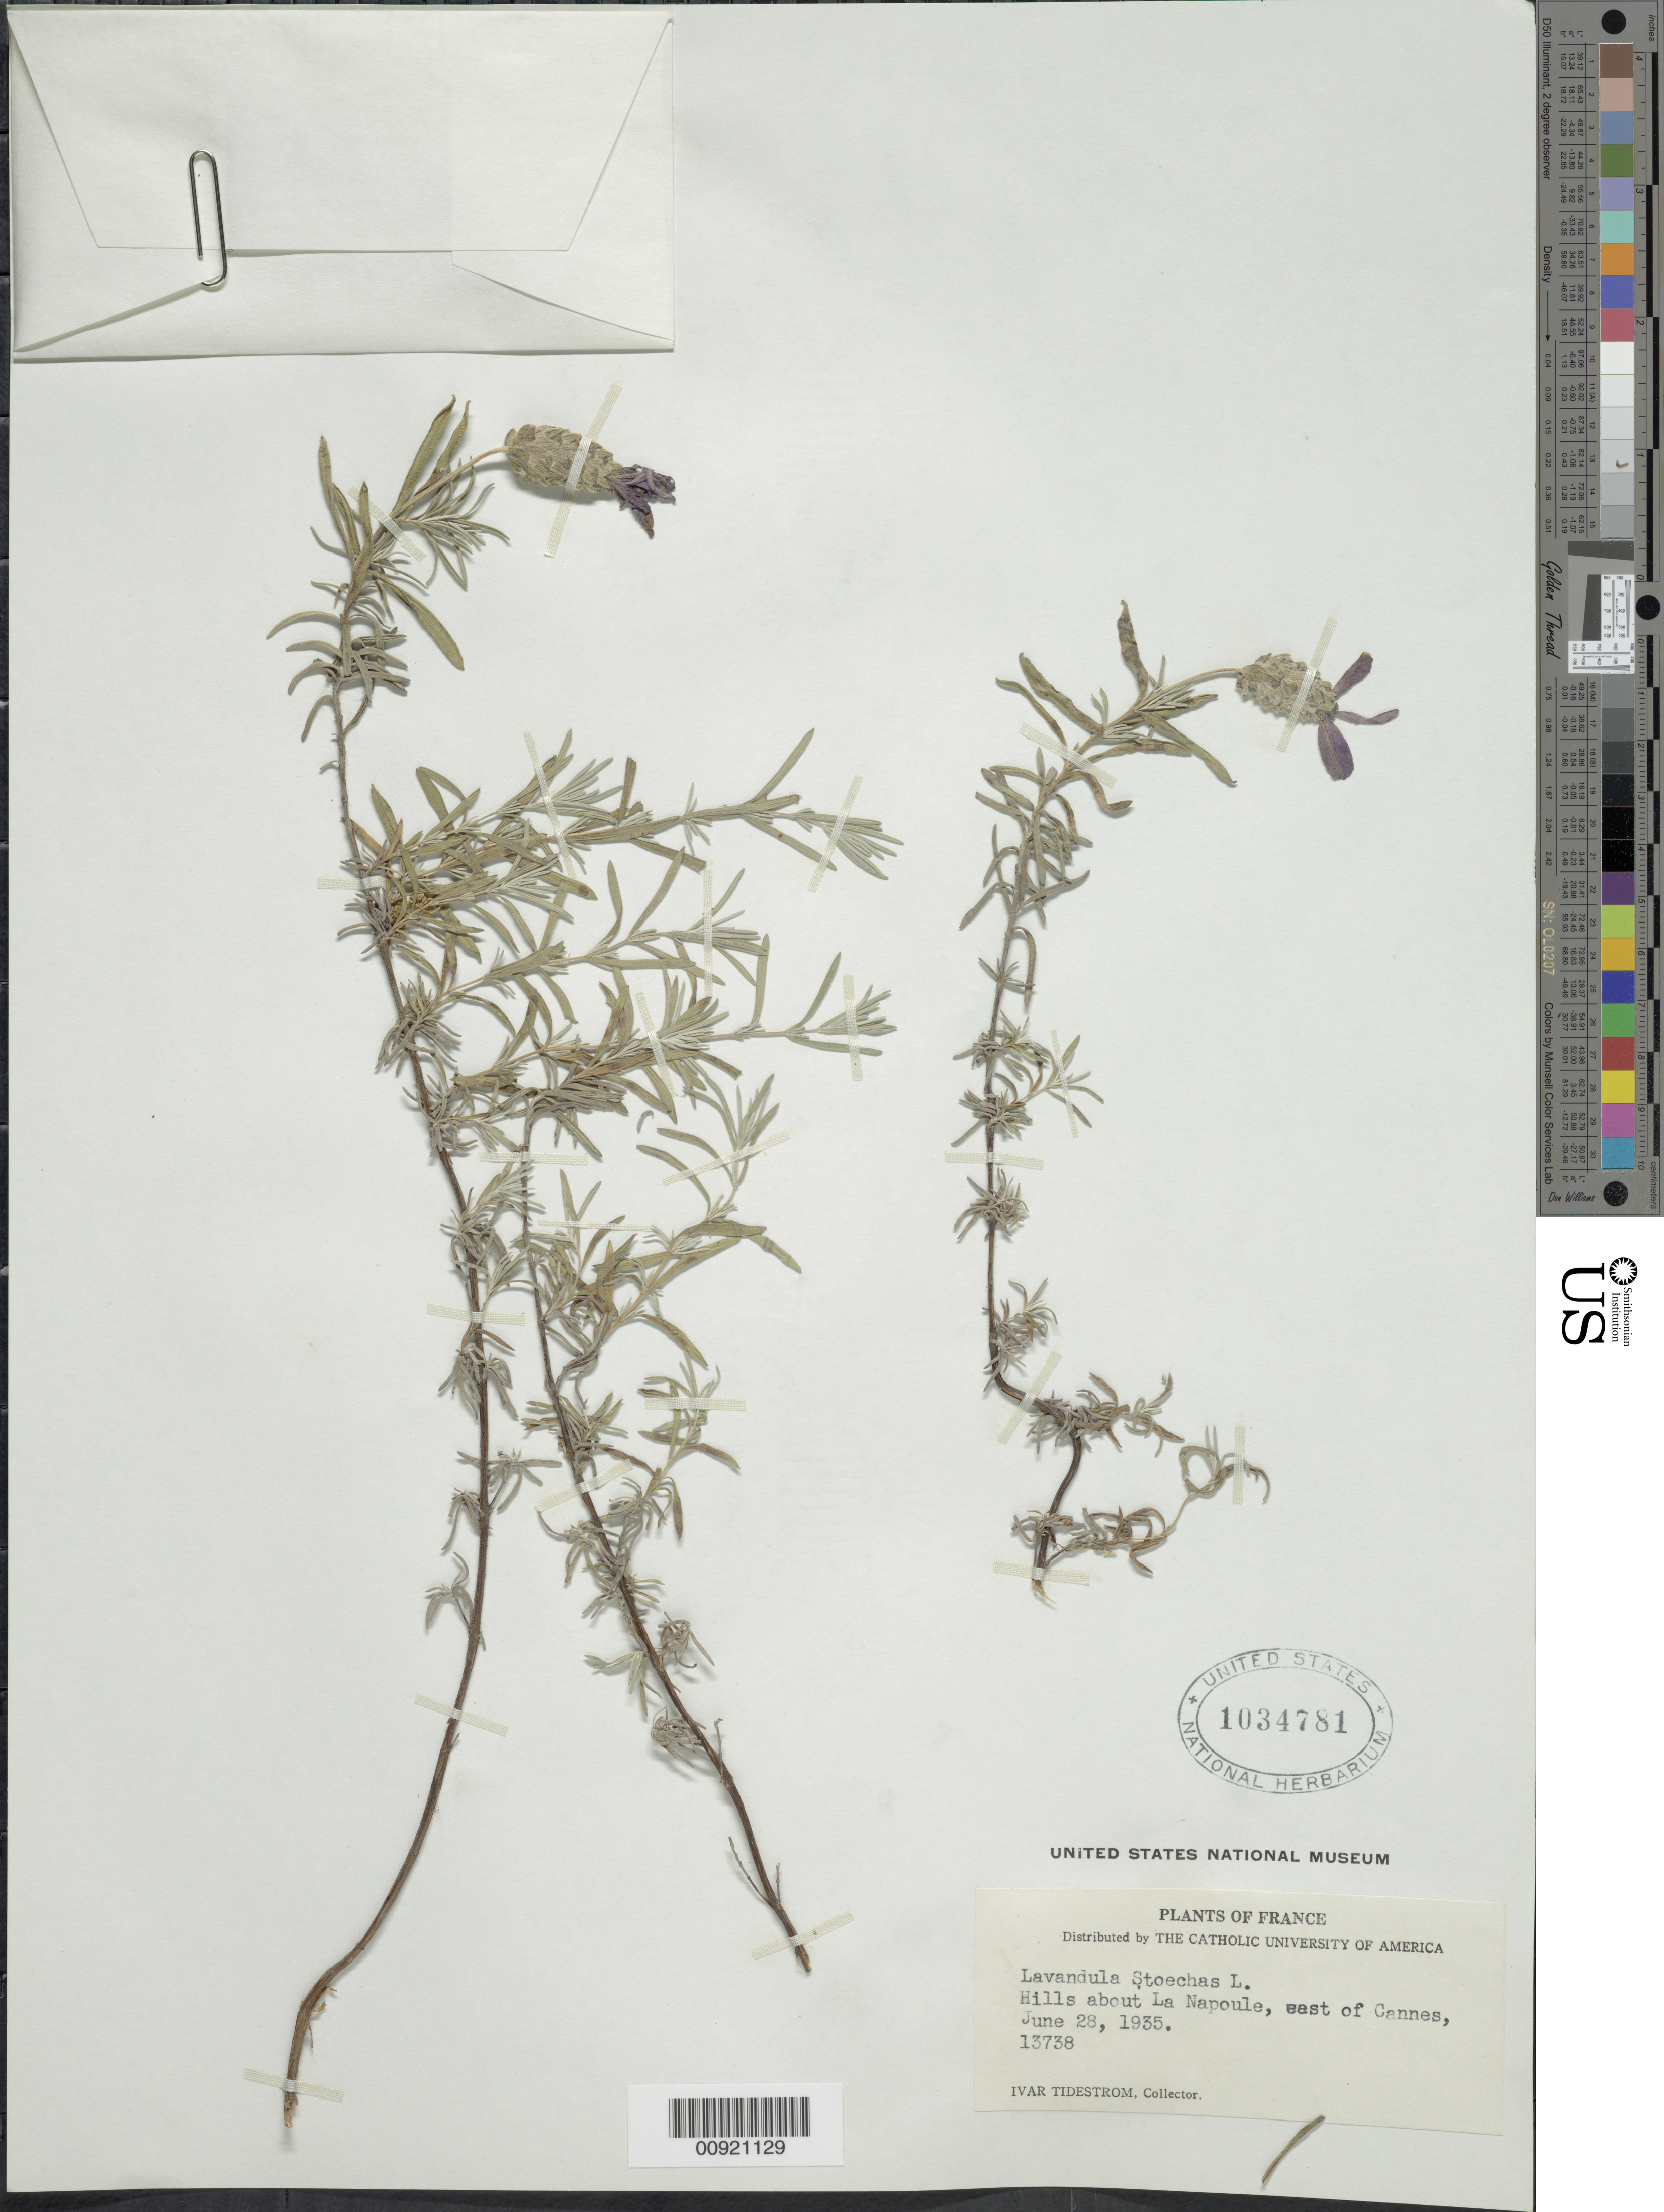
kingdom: Plantae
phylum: Tracheophyta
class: Magnoliopsida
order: Lamiales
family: Lamiaceae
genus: Lavandula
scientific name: Lavandula stoechas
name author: L.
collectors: I. F. Tidestrom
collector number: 13738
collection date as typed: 28 Jun 1935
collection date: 1935-06-28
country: France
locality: Hills about La Napoule, east of Cannes.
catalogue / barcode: US 1034781